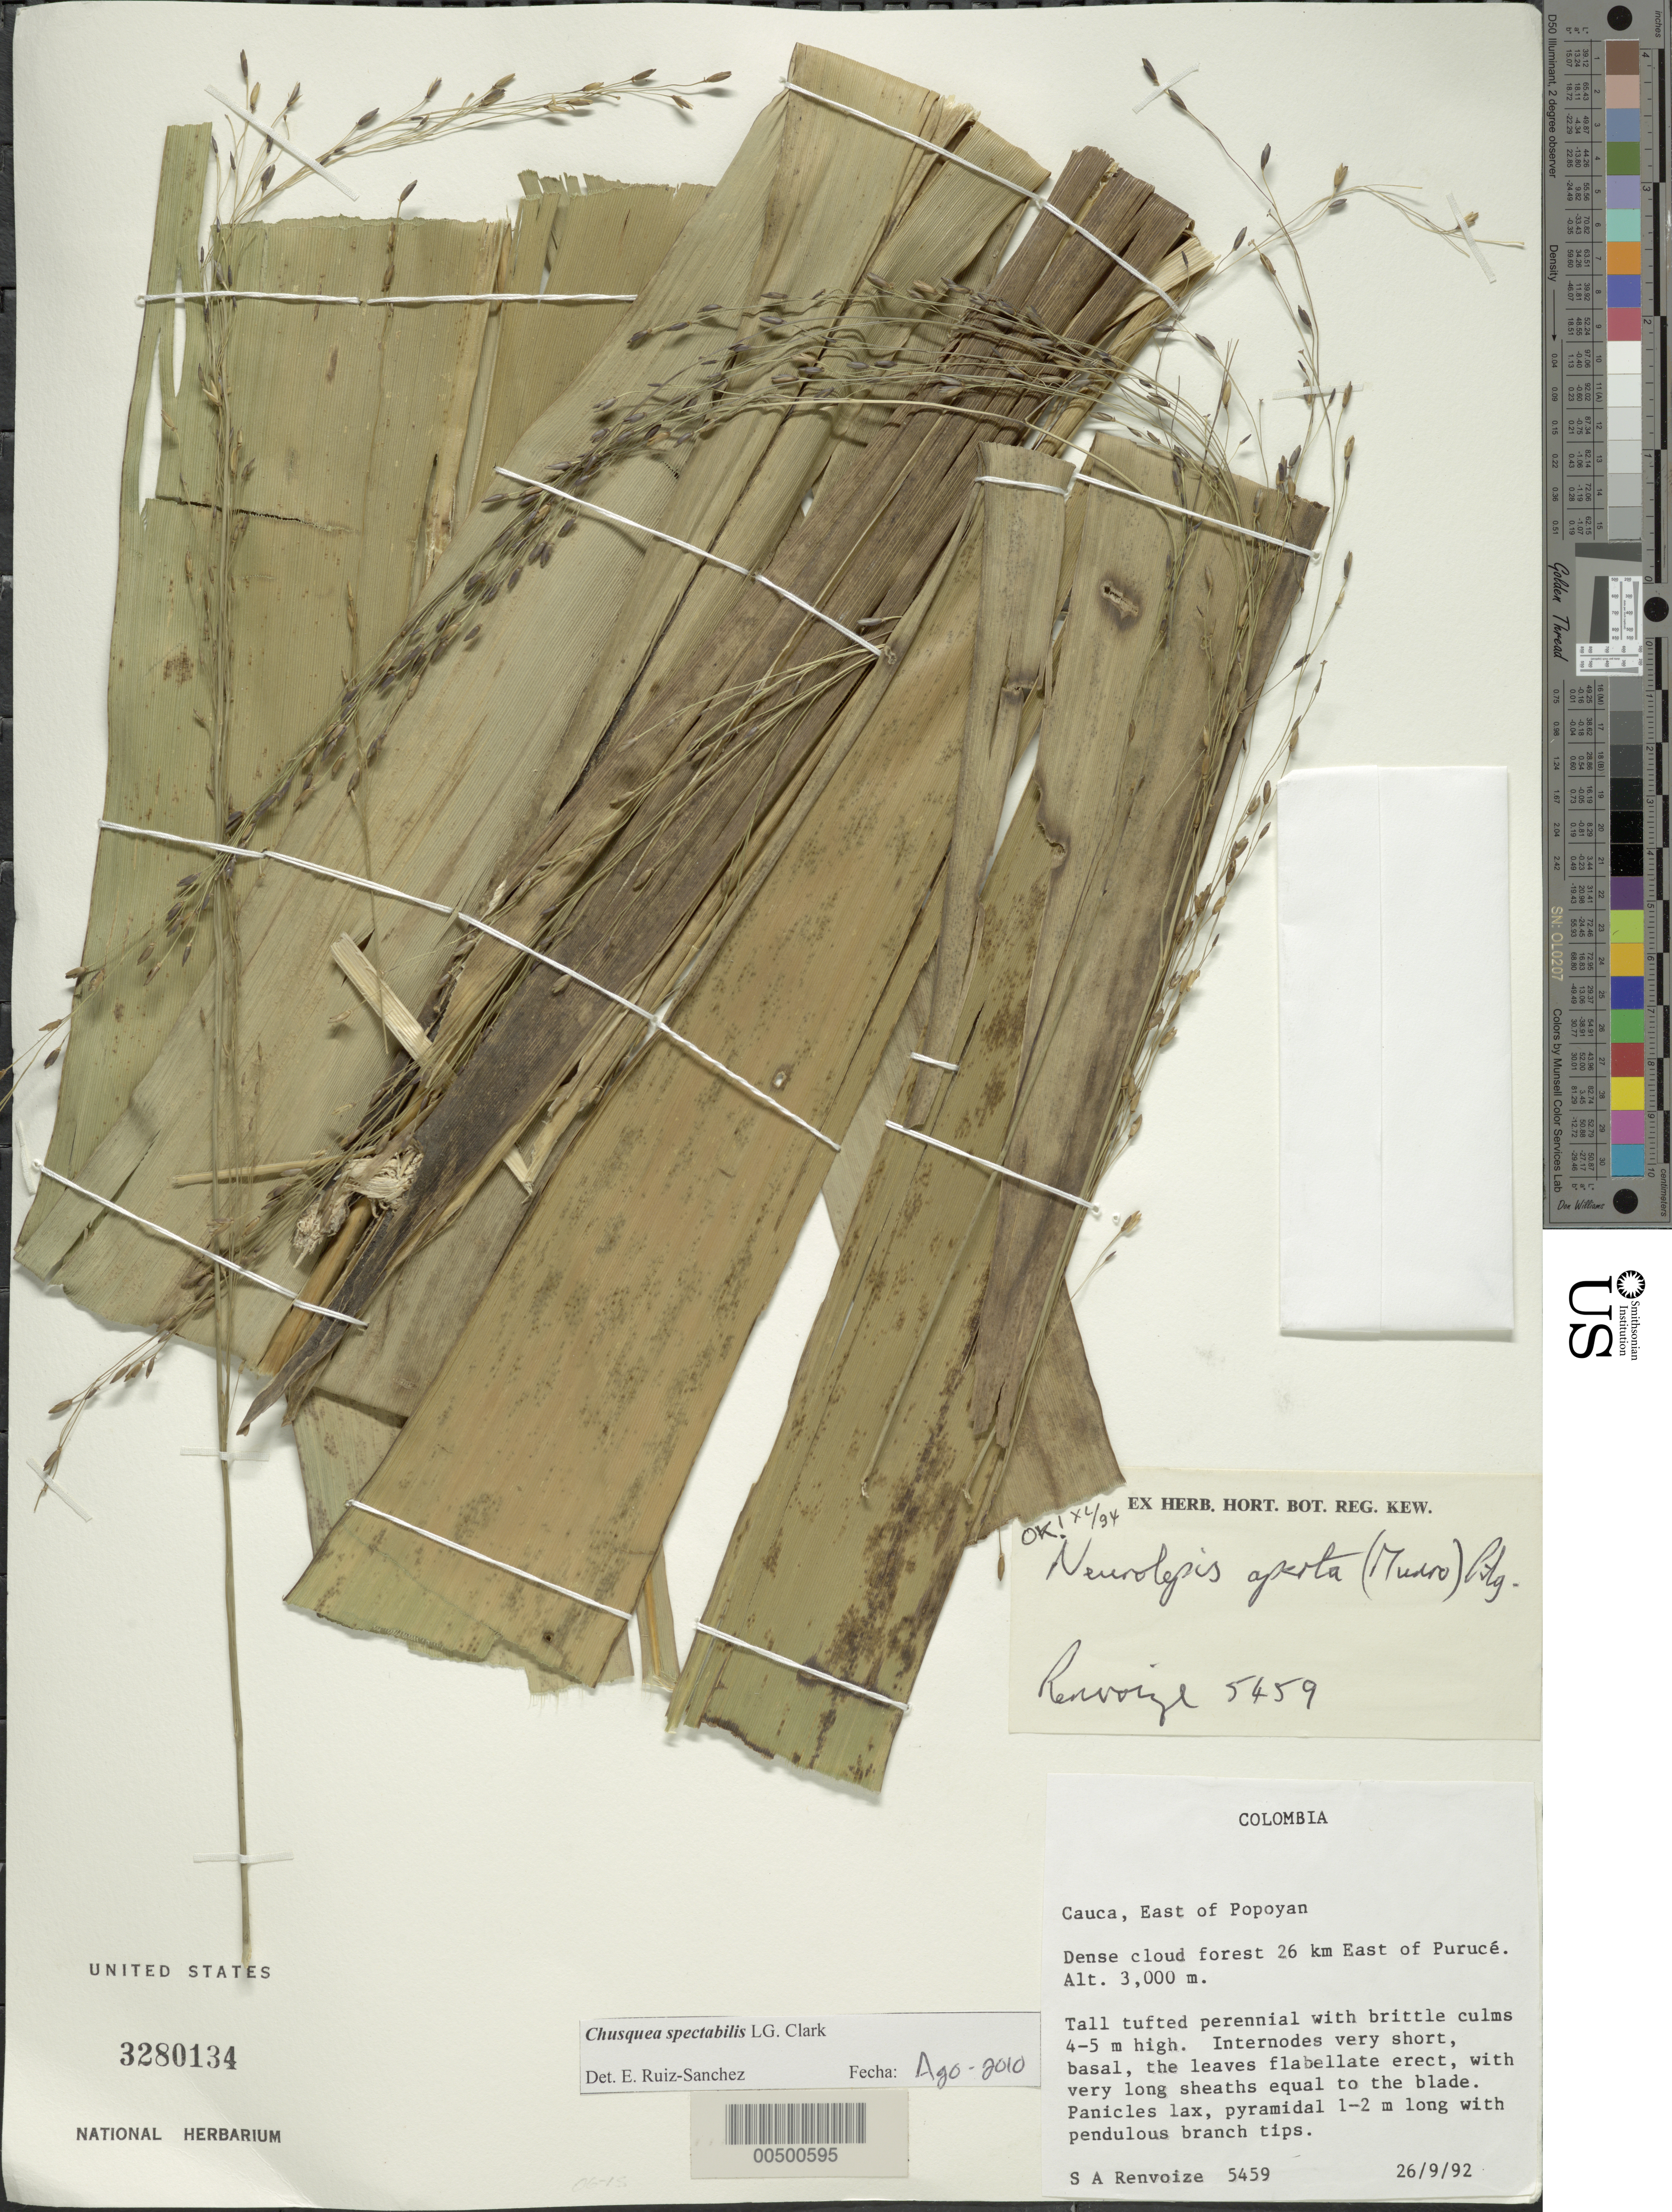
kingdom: Plantae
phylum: Tracheophyta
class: Liliopsida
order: Poales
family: Poaceae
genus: Chusquea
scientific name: Chusquea spectabilis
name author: L.G. Clark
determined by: Ruíz-Sanchez, E.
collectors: S. A. Renvoize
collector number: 5459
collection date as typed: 26 Sep 1992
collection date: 1992-09-26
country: Colombia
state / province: Cauca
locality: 26 km E of Purace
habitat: Dense cloud forest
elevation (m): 3000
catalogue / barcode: US 3280134